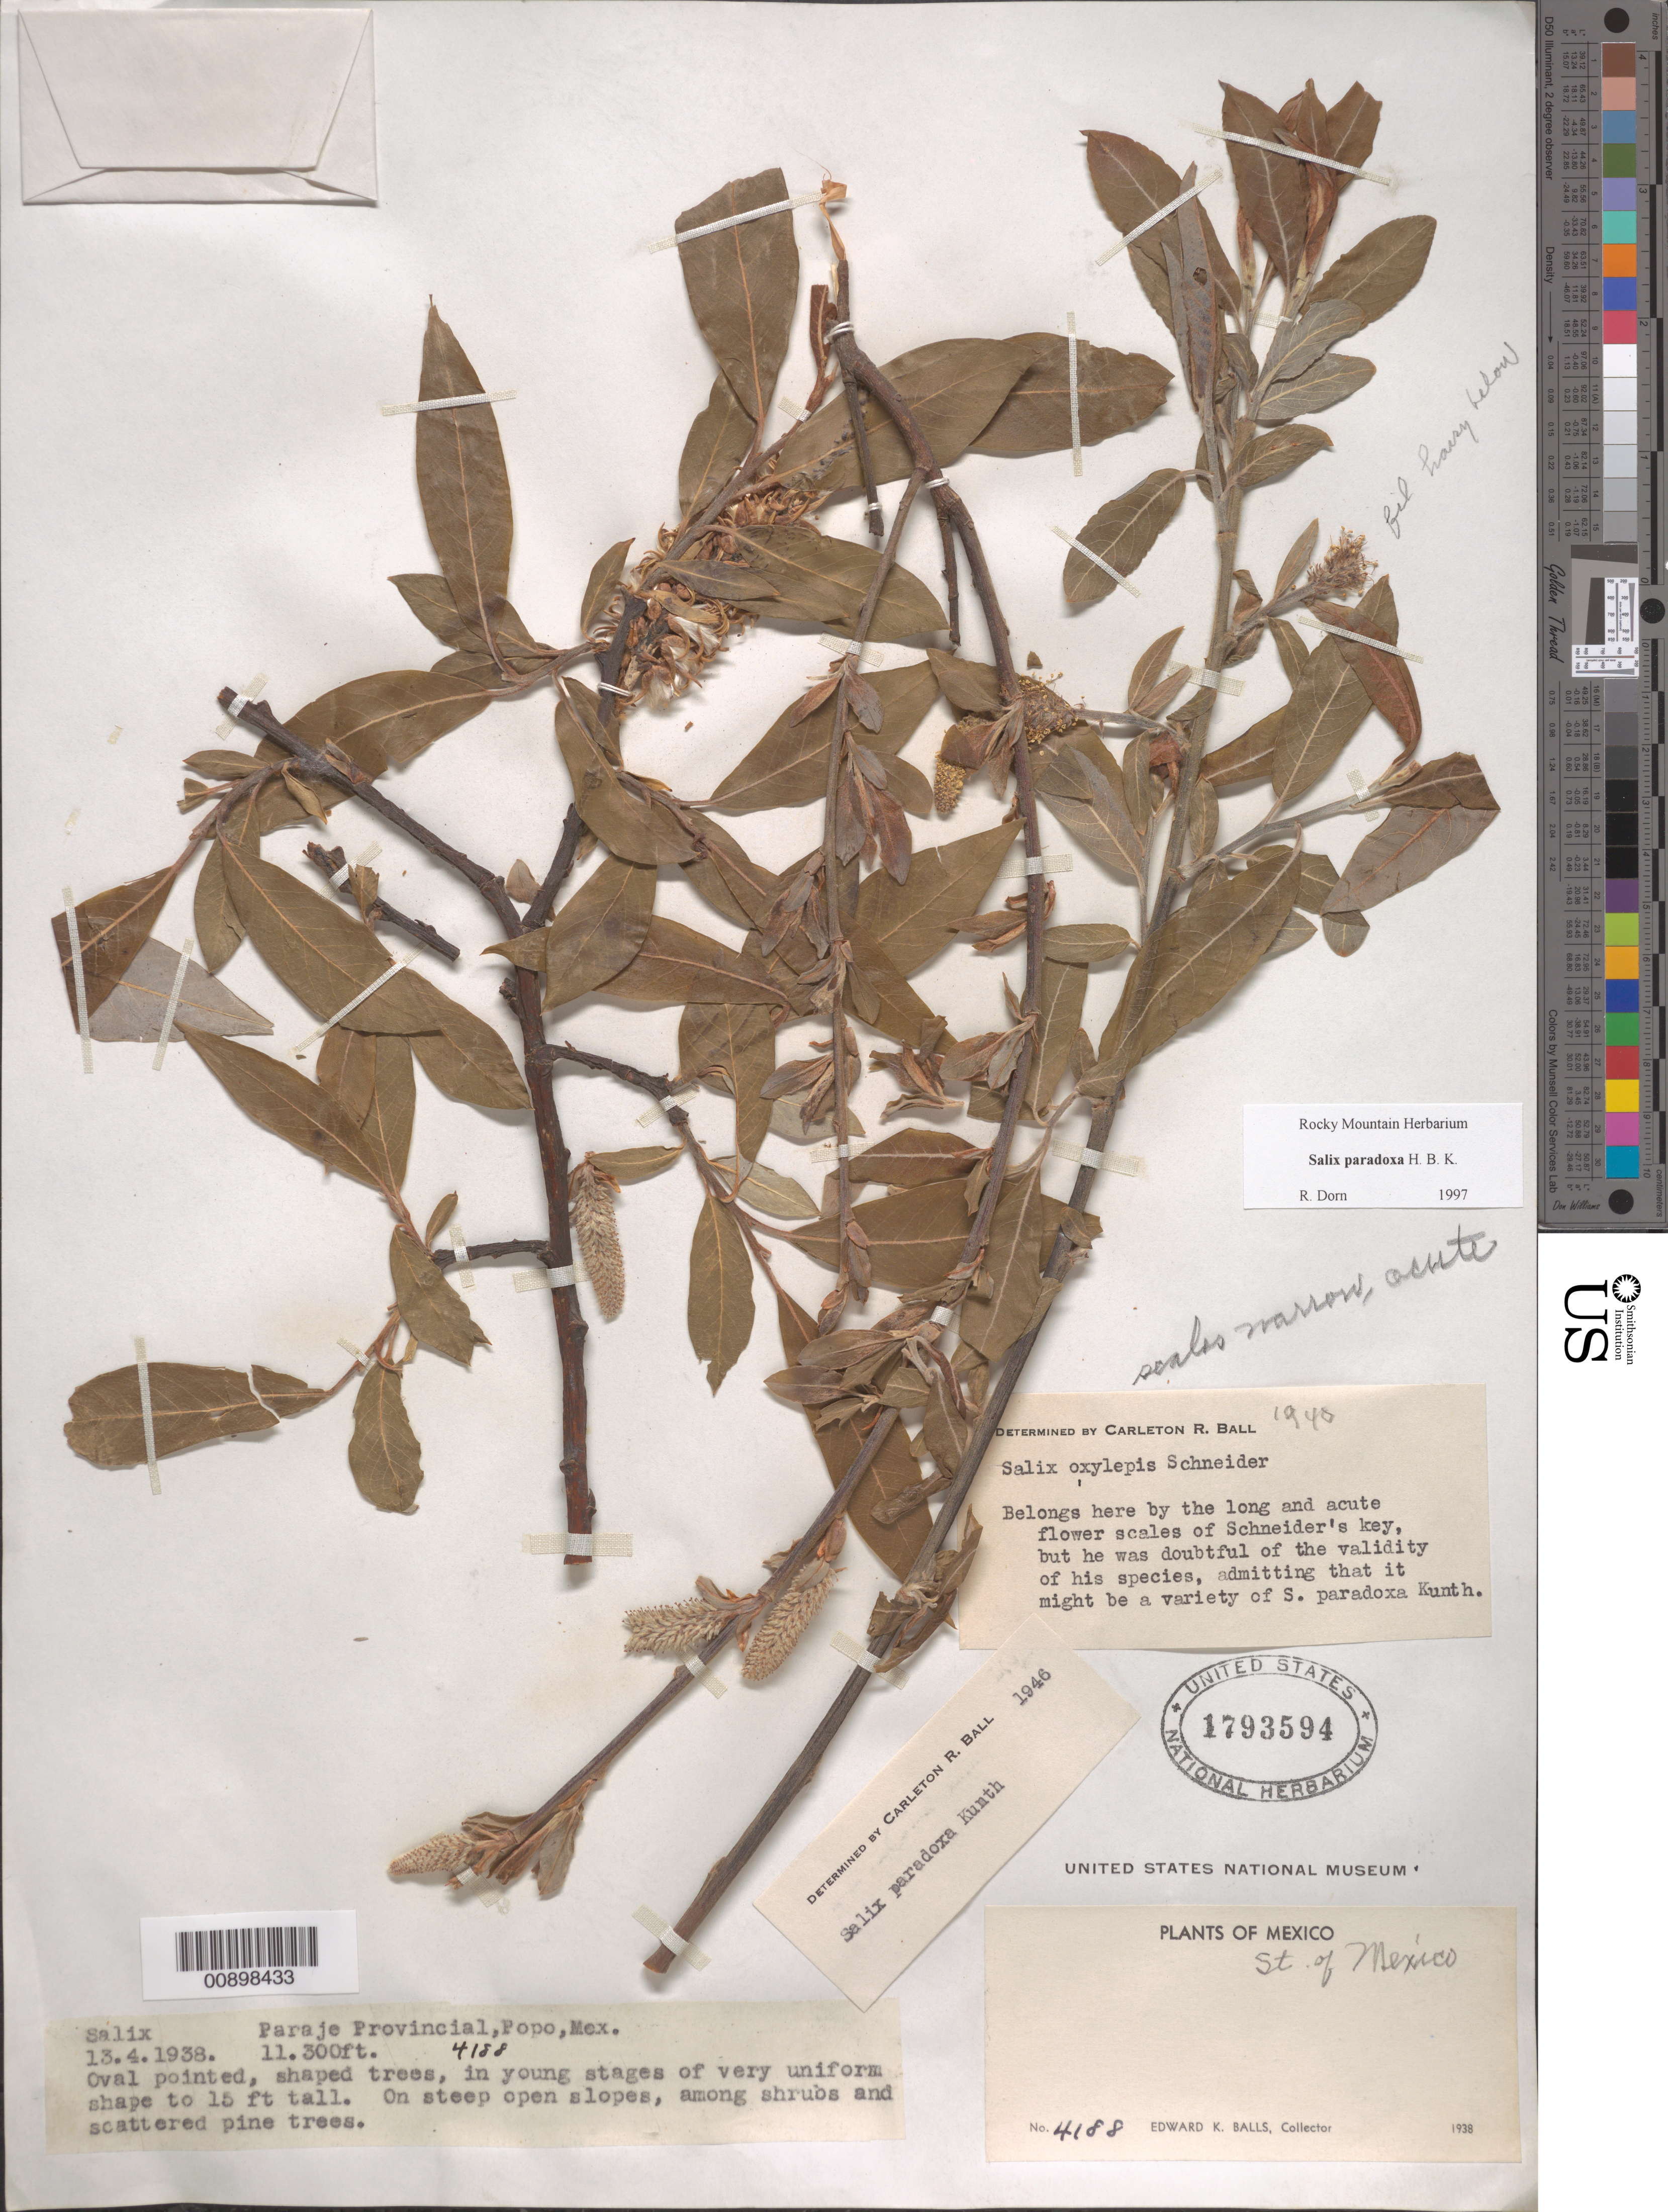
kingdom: Plantae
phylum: Tracheophyta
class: Magnoliopsida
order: Malpighiales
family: Salicaceae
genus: Salix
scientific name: Salix paradoxa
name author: Kunth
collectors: E. K. Balls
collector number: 4188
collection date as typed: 1938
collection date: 1938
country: Mexico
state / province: México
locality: Paraje Provincial, Popo, Mex.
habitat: On steep open slopes, among shrubs and scattered pine trees.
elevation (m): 3444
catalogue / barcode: US 1793594